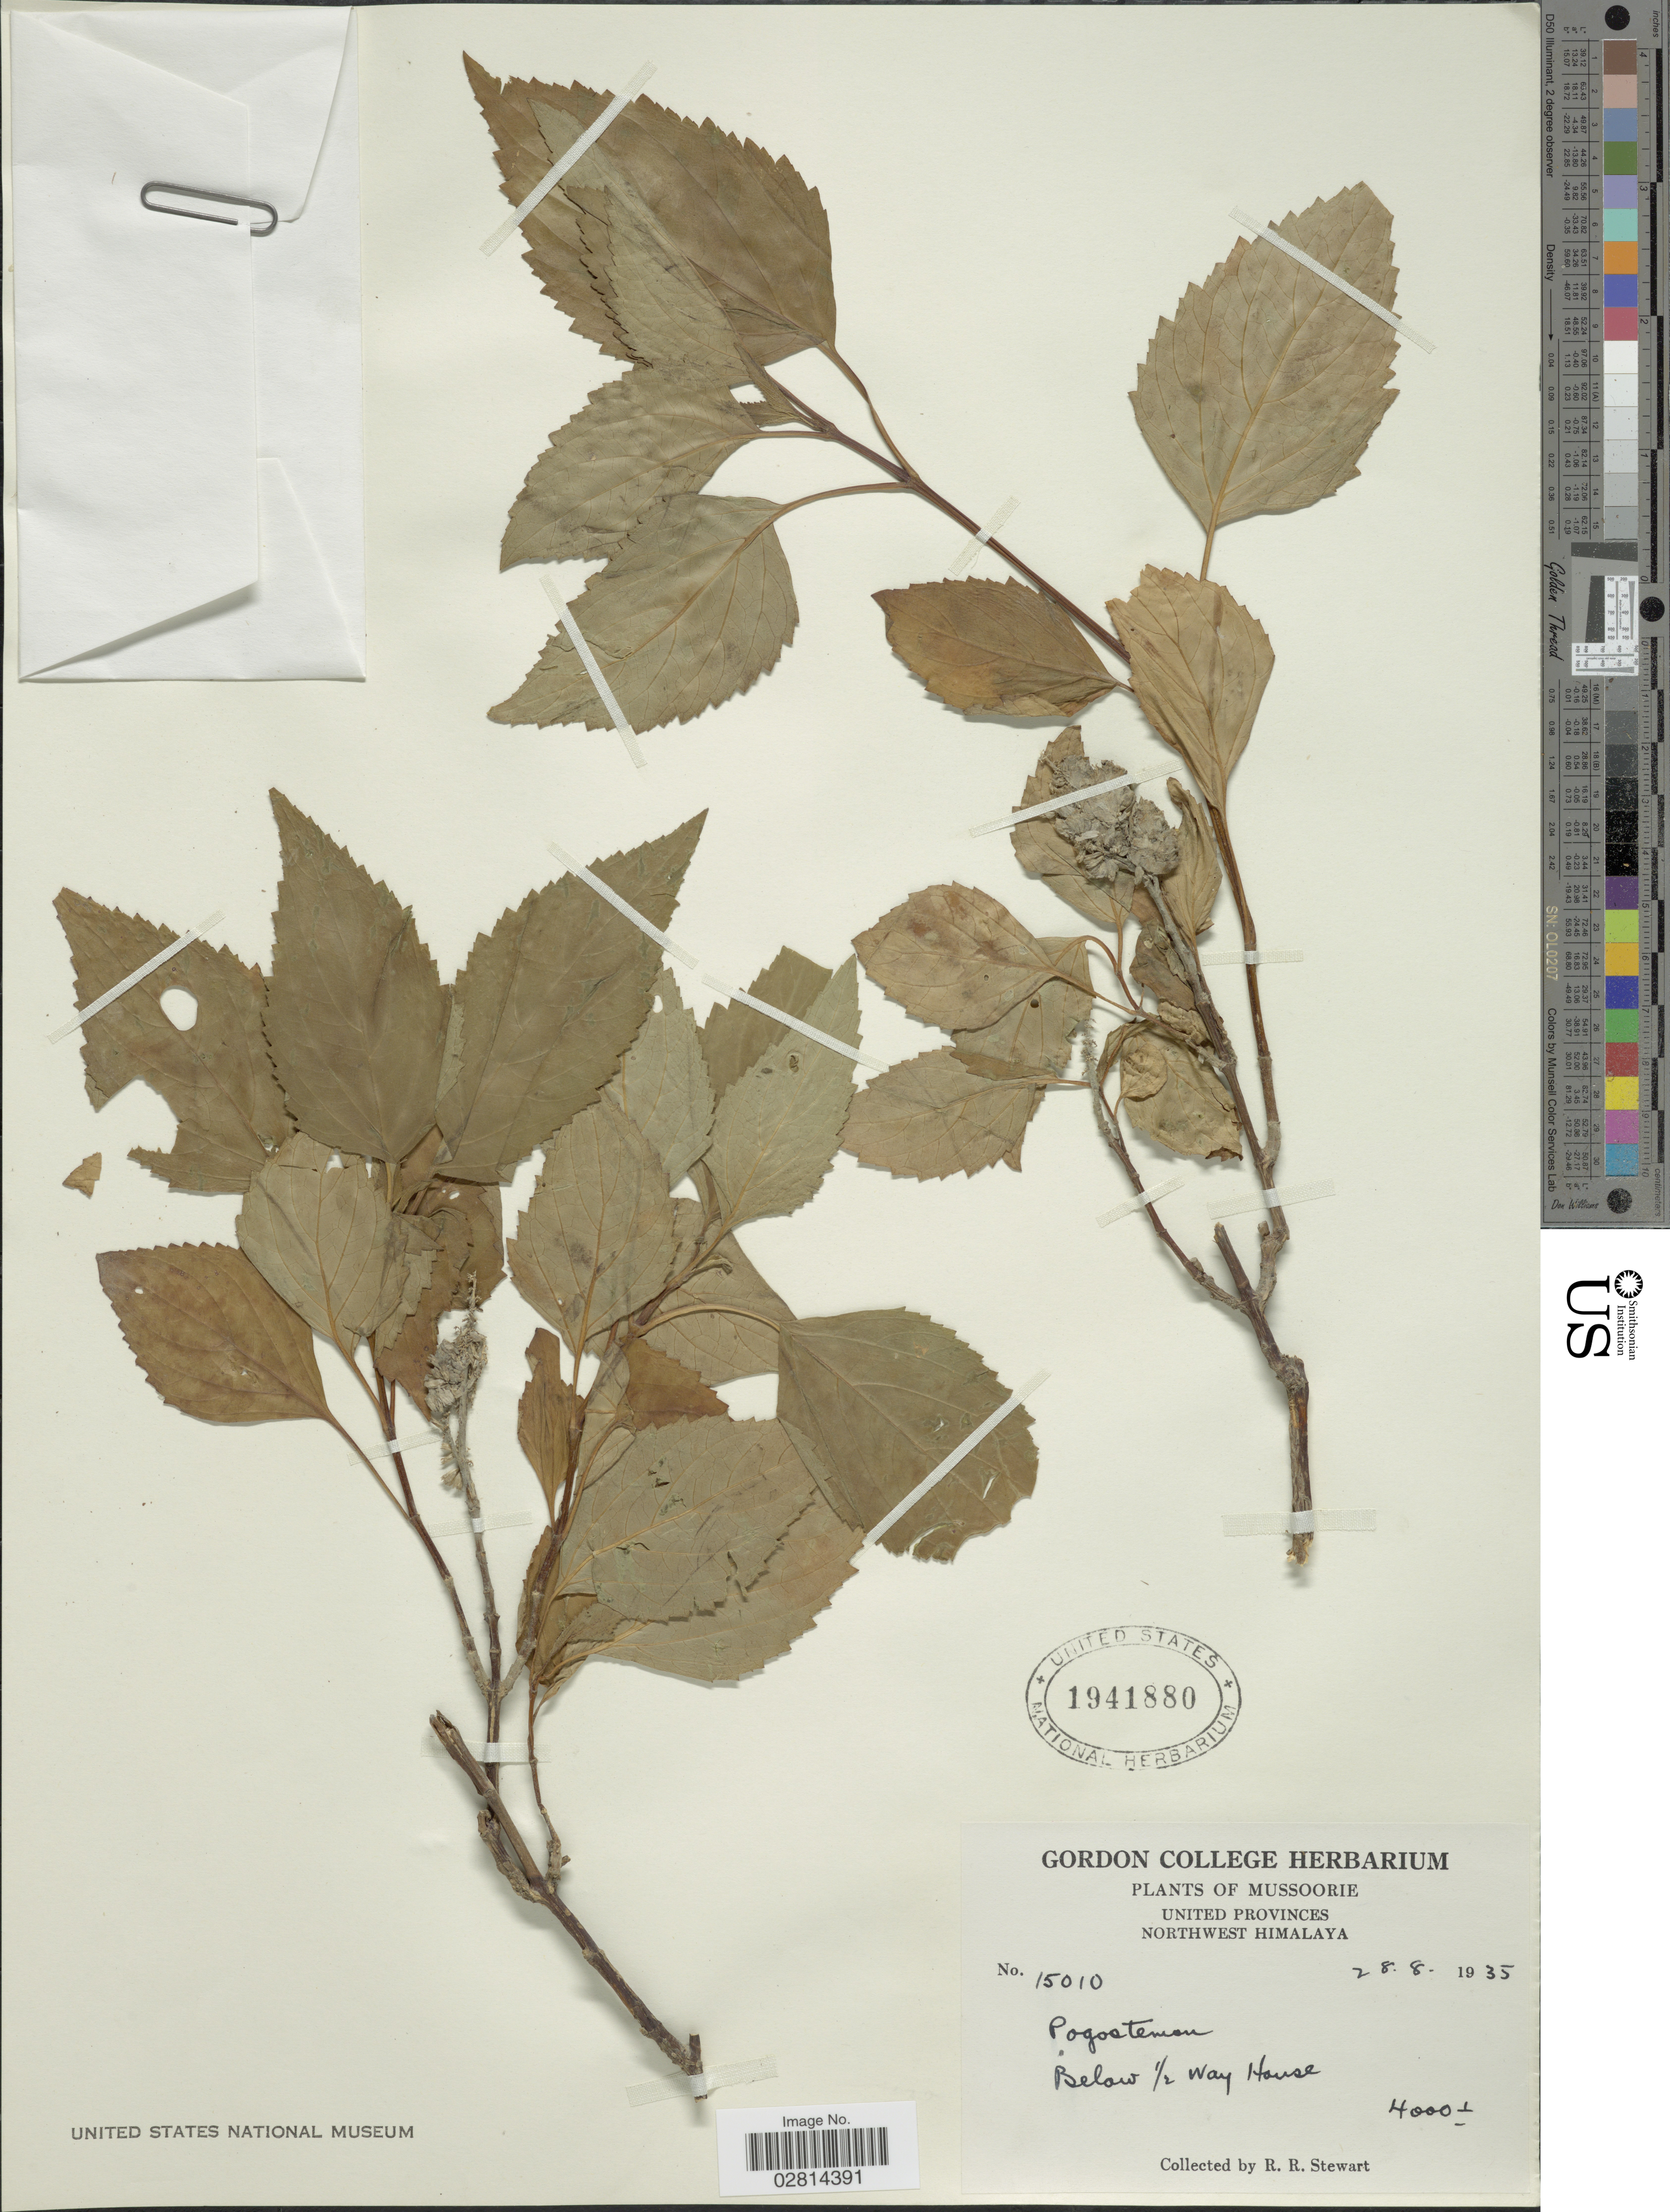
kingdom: Plantae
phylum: Tracheophyta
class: Magnoliopsida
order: Lamiales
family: Lamiaceae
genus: Pogostemon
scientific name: Pogostemon sp.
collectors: R. R. Stewart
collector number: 15010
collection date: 1935-08-28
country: India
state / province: Uttarakhand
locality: Mussoorie. United Provinces, Northwest Himalaya. Below ½ Way House.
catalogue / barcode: US 1941880